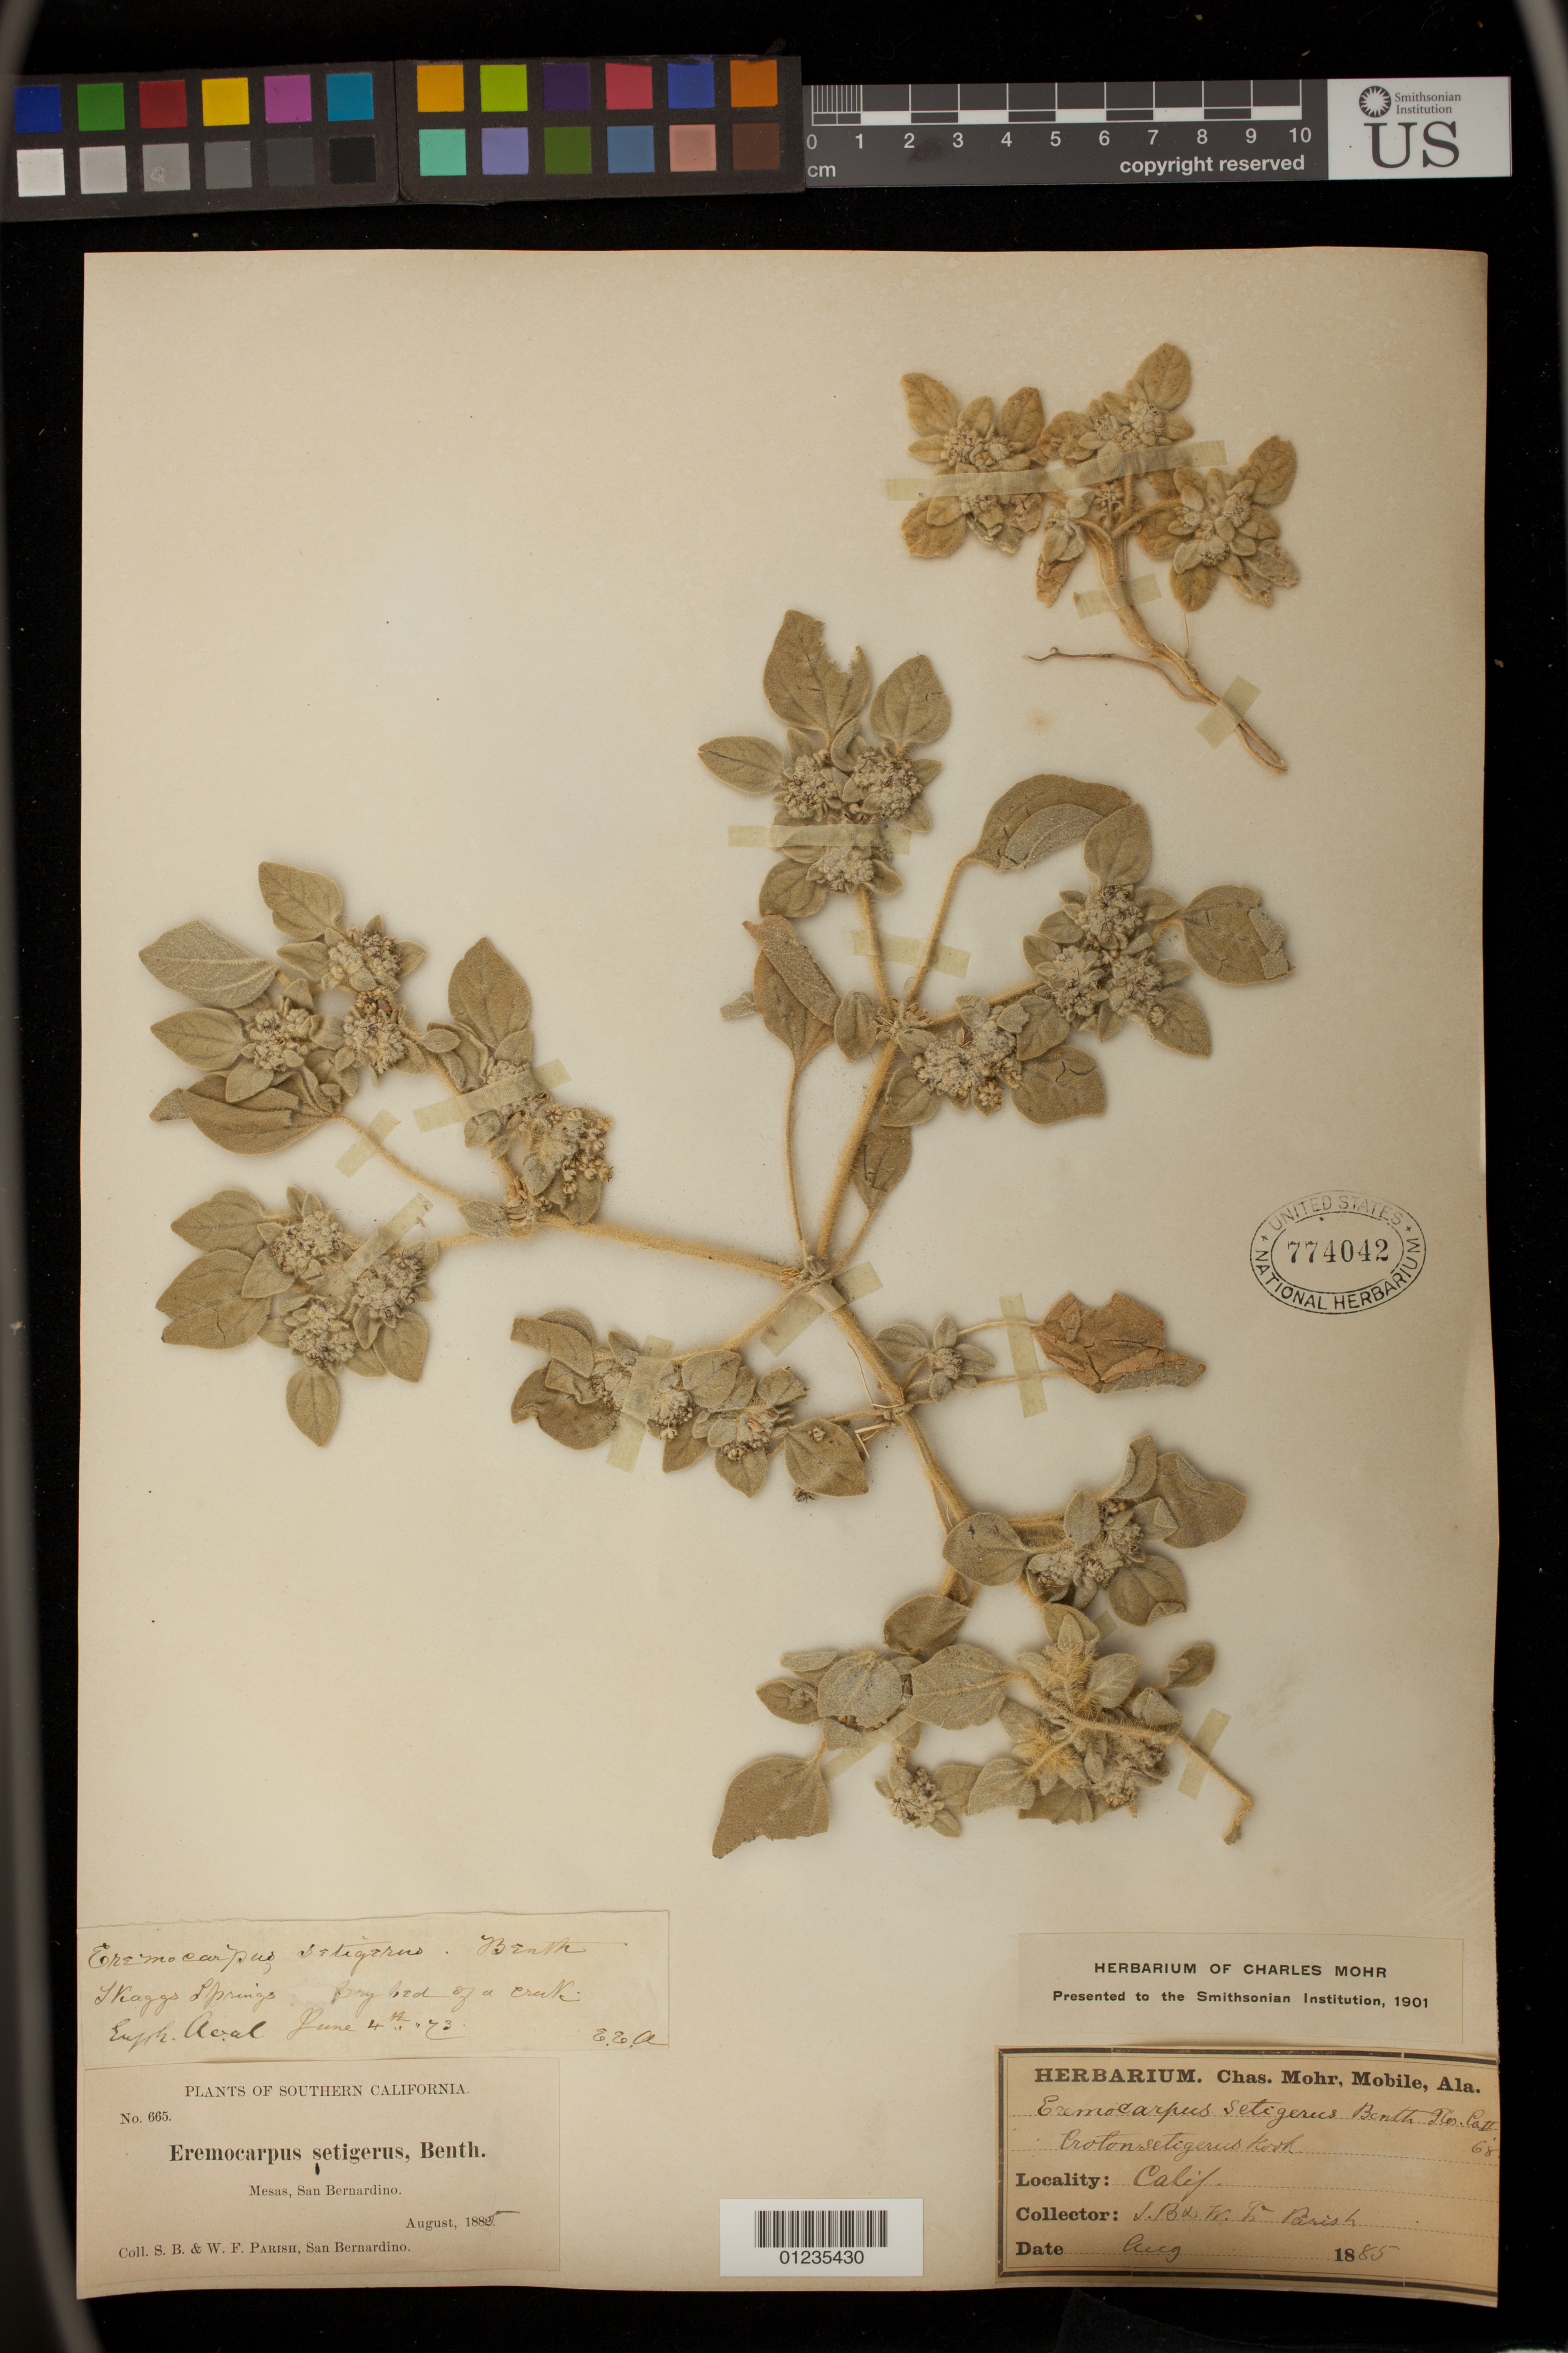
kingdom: Plantae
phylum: Tracheophyta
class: Magnoliopsida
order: Malpighiales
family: Euphorbiaceae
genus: Eremocarpus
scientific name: Eremocarpus setigerus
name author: (Hook.) Benth.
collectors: S. B. Parish & W. F. Parish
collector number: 665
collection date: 1885-08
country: United States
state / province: California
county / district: San Bernardino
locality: Skaggs Springs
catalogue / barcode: US 774042